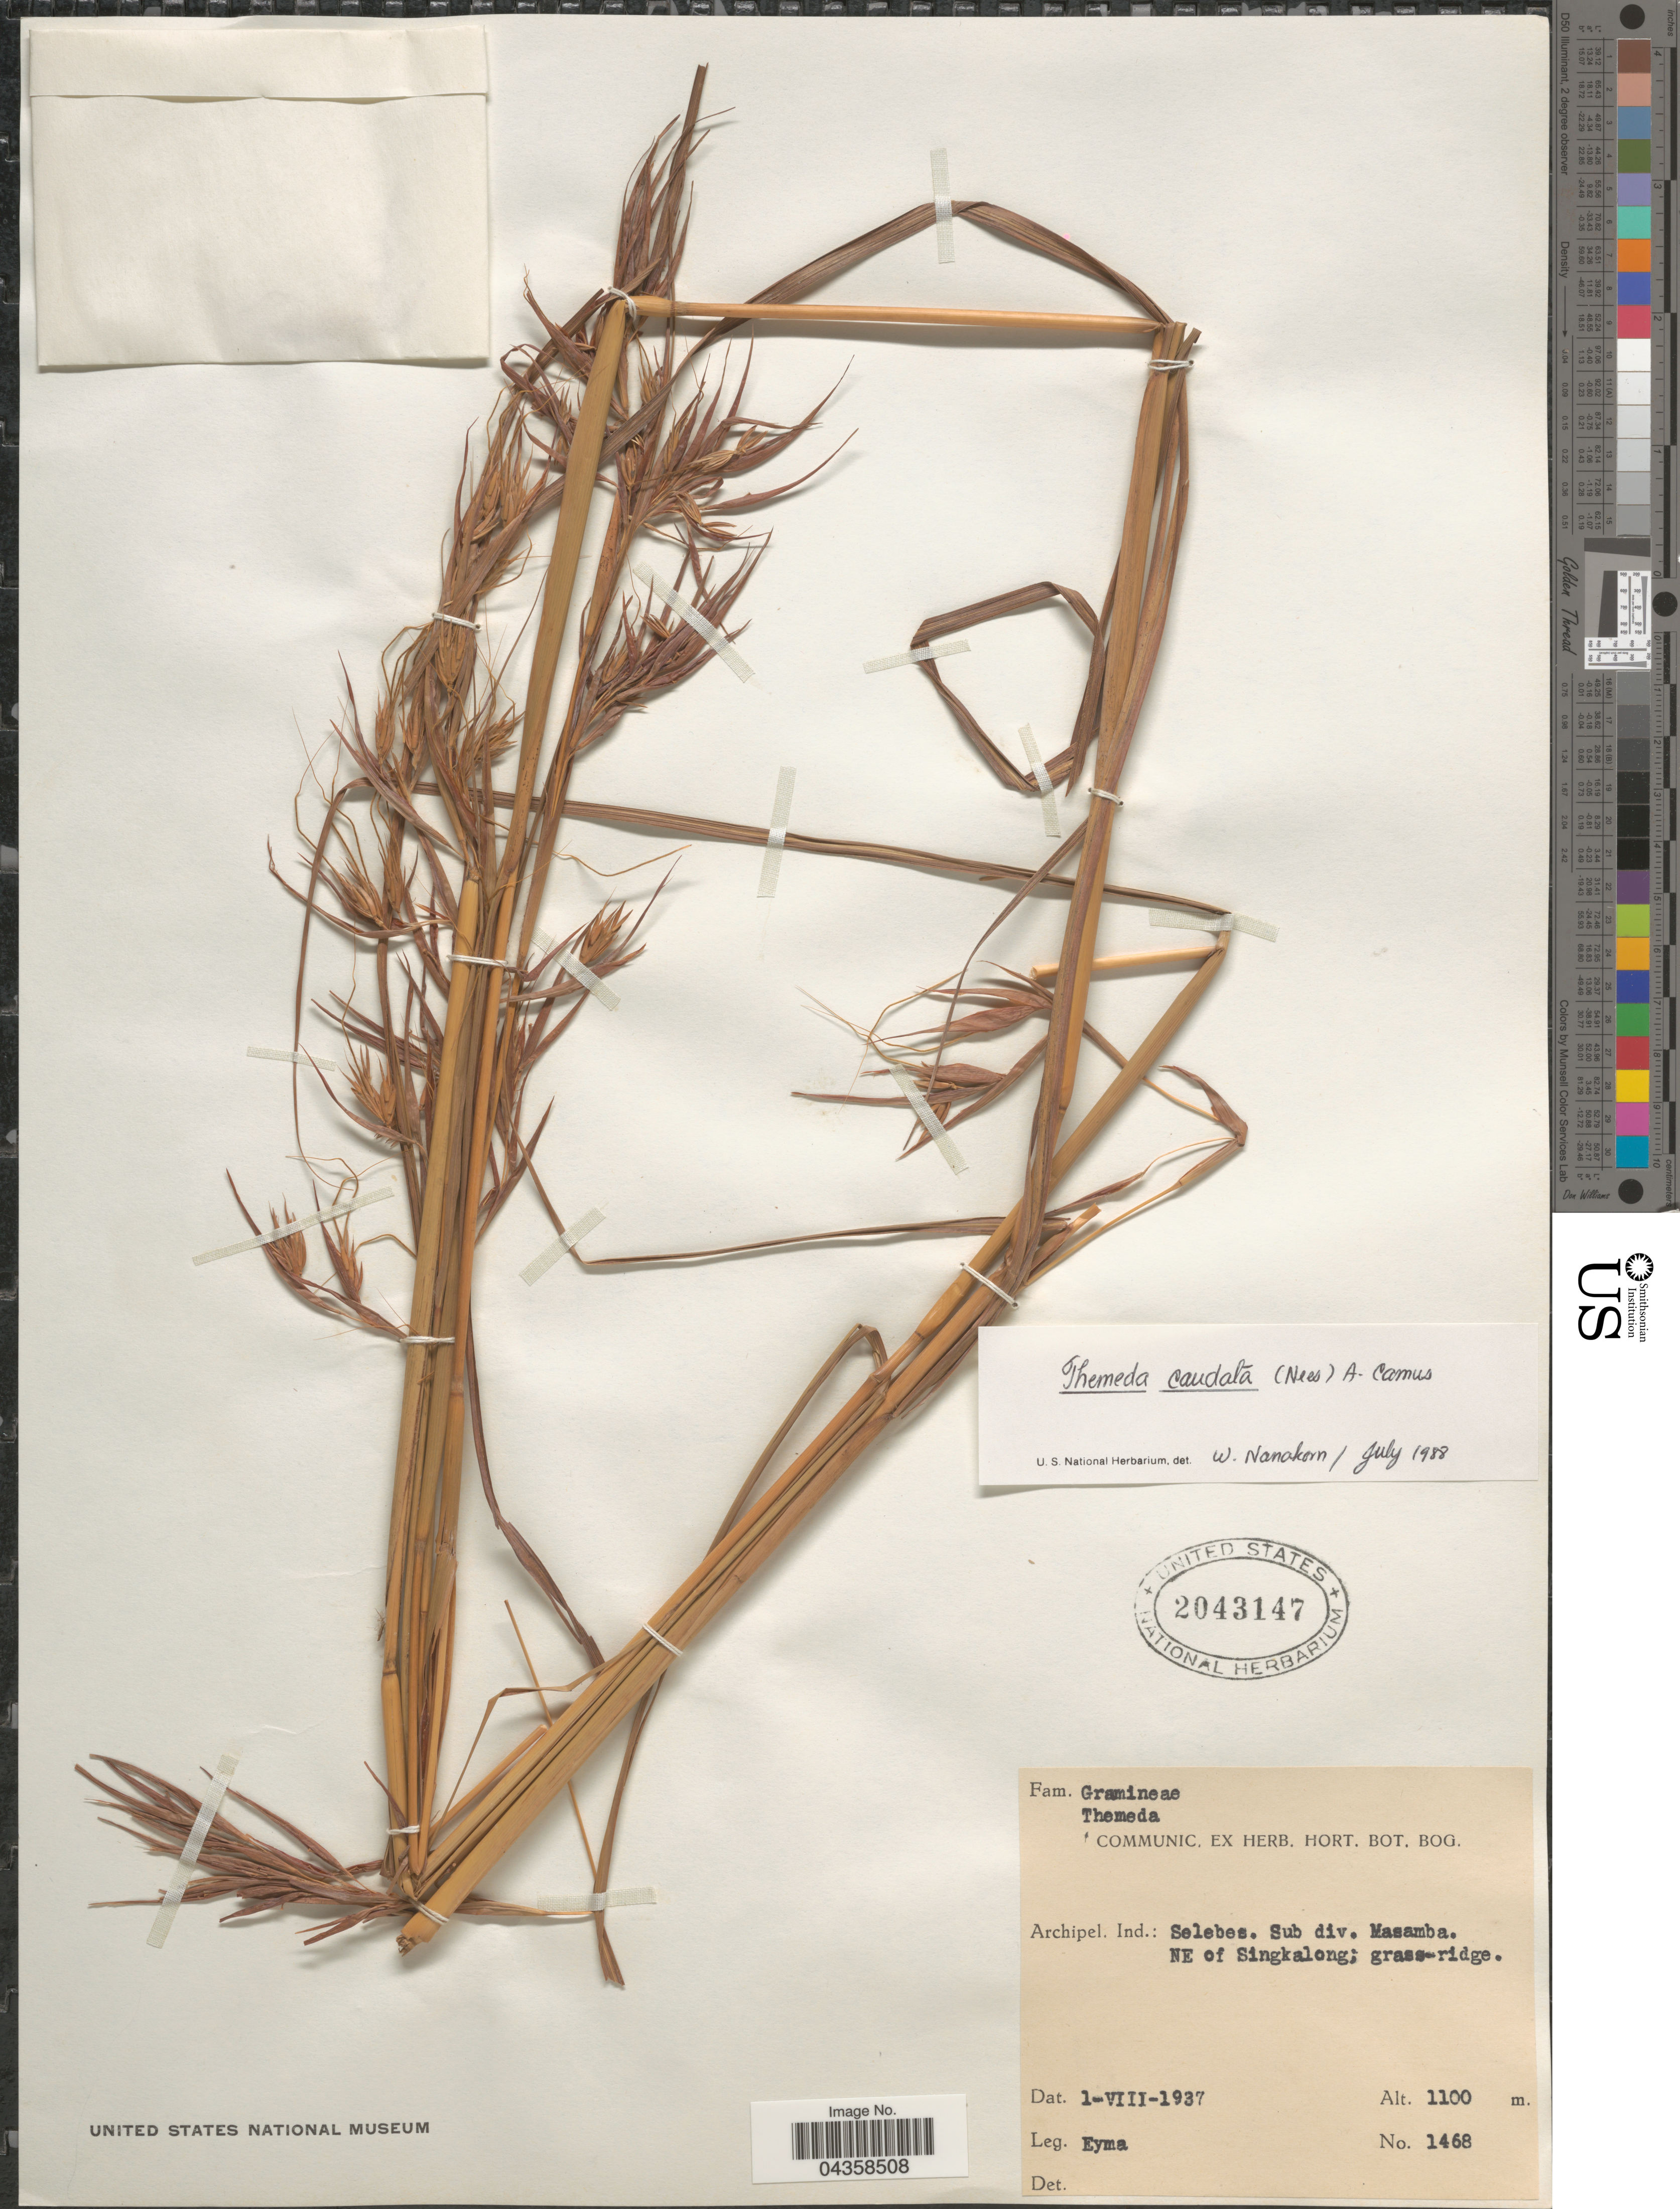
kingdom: Plantae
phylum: Tracheophyta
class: Liliopsida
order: Poales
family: Poaceae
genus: Themeda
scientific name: Themeda caudata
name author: (Nees ex Hook. & Arn.) A. Camus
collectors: Eyma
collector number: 1468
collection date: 1937-08-01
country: Indonesia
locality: Archipel. Ind.: Selebes. Sub div. Masamba. NE of Singkalong; grass-ridge.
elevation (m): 1100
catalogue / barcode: US 2043147